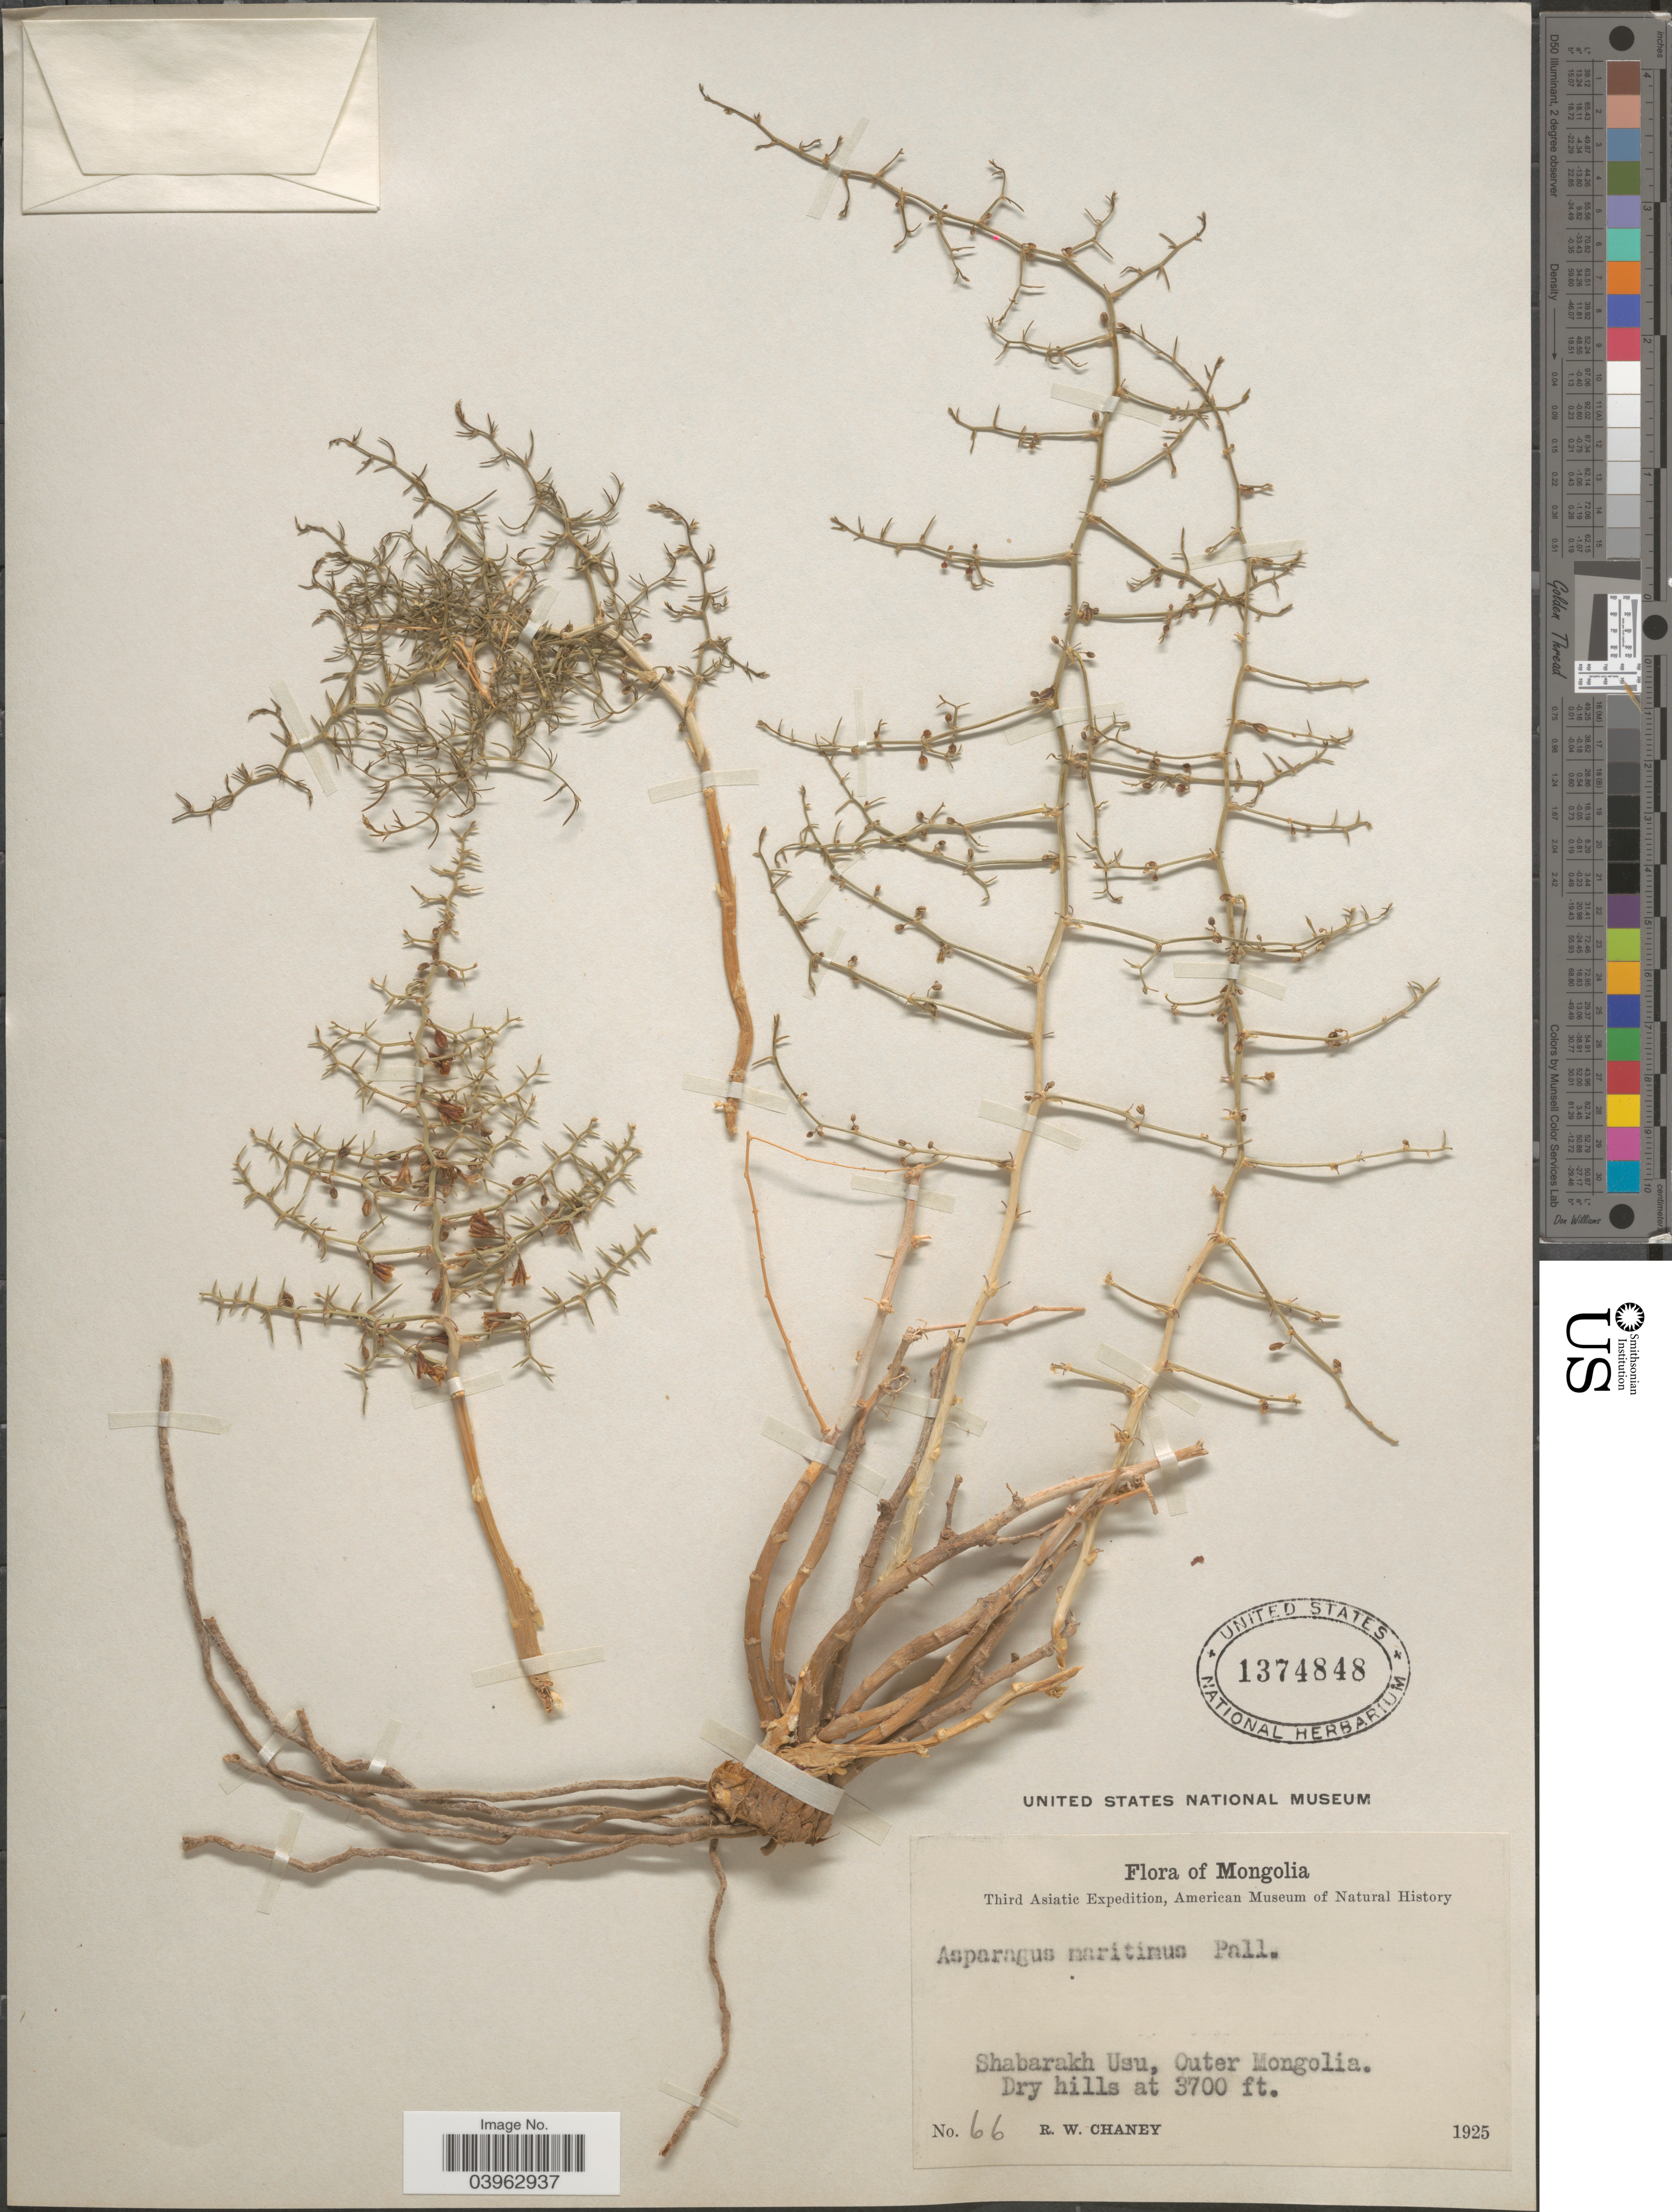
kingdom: Plantae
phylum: Tracheophyta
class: Liliopsida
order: Asparagales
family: Asparagaceae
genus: Asparagus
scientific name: Asparagus maritimus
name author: (L.) Mill.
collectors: R. Chaney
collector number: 66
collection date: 1925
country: Mongolia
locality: Shabarakh Usu, Outer Mongolia.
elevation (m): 1128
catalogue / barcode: US 1374848